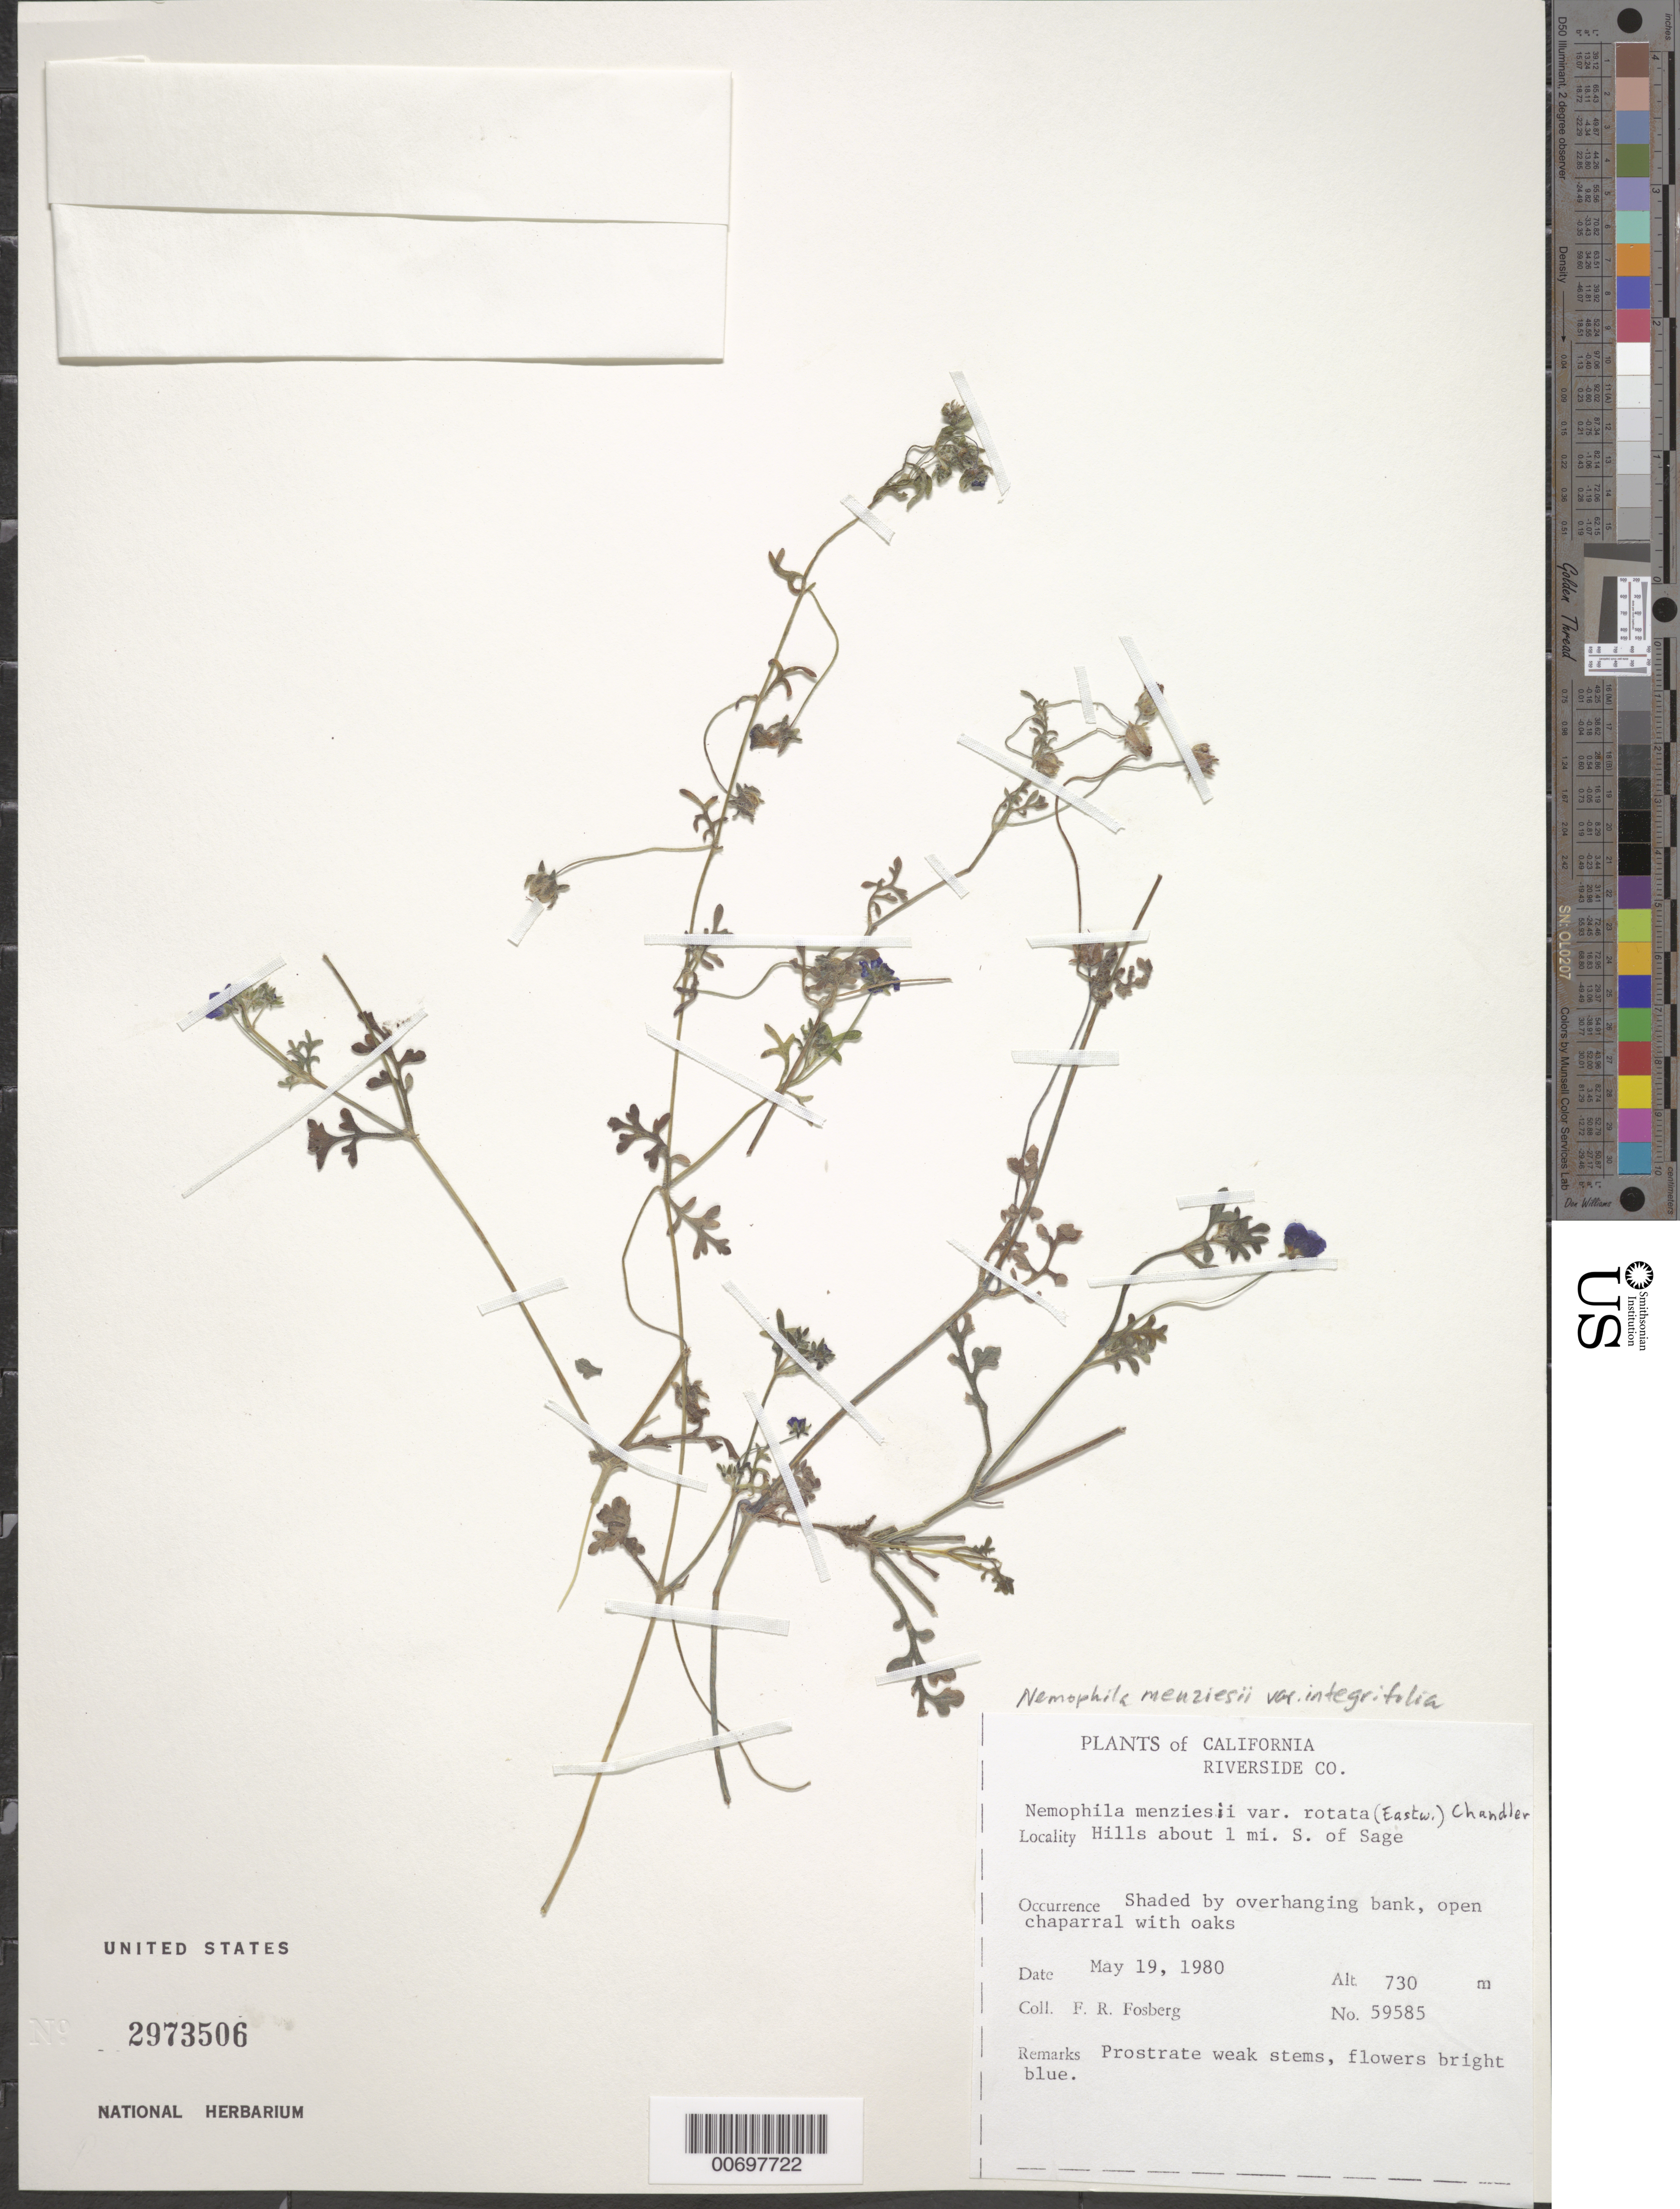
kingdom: Plantae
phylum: Tracheophyta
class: Magnoliopsida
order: Boraginales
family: Hydrophyllaceae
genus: Nemophila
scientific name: Nemophila menziesii var. integrifolia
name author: Hook. & Arn.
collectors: F. R. Fosberg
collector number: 59585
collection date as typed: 19 May 1980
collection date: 1980-05-19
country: United States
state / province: California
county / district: Riverside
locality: About 1 mi. S. of Sage.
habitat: Hills. Shaded by overhanging bank, open chaparral with oaks.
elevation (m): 730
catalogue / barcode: US 2973506